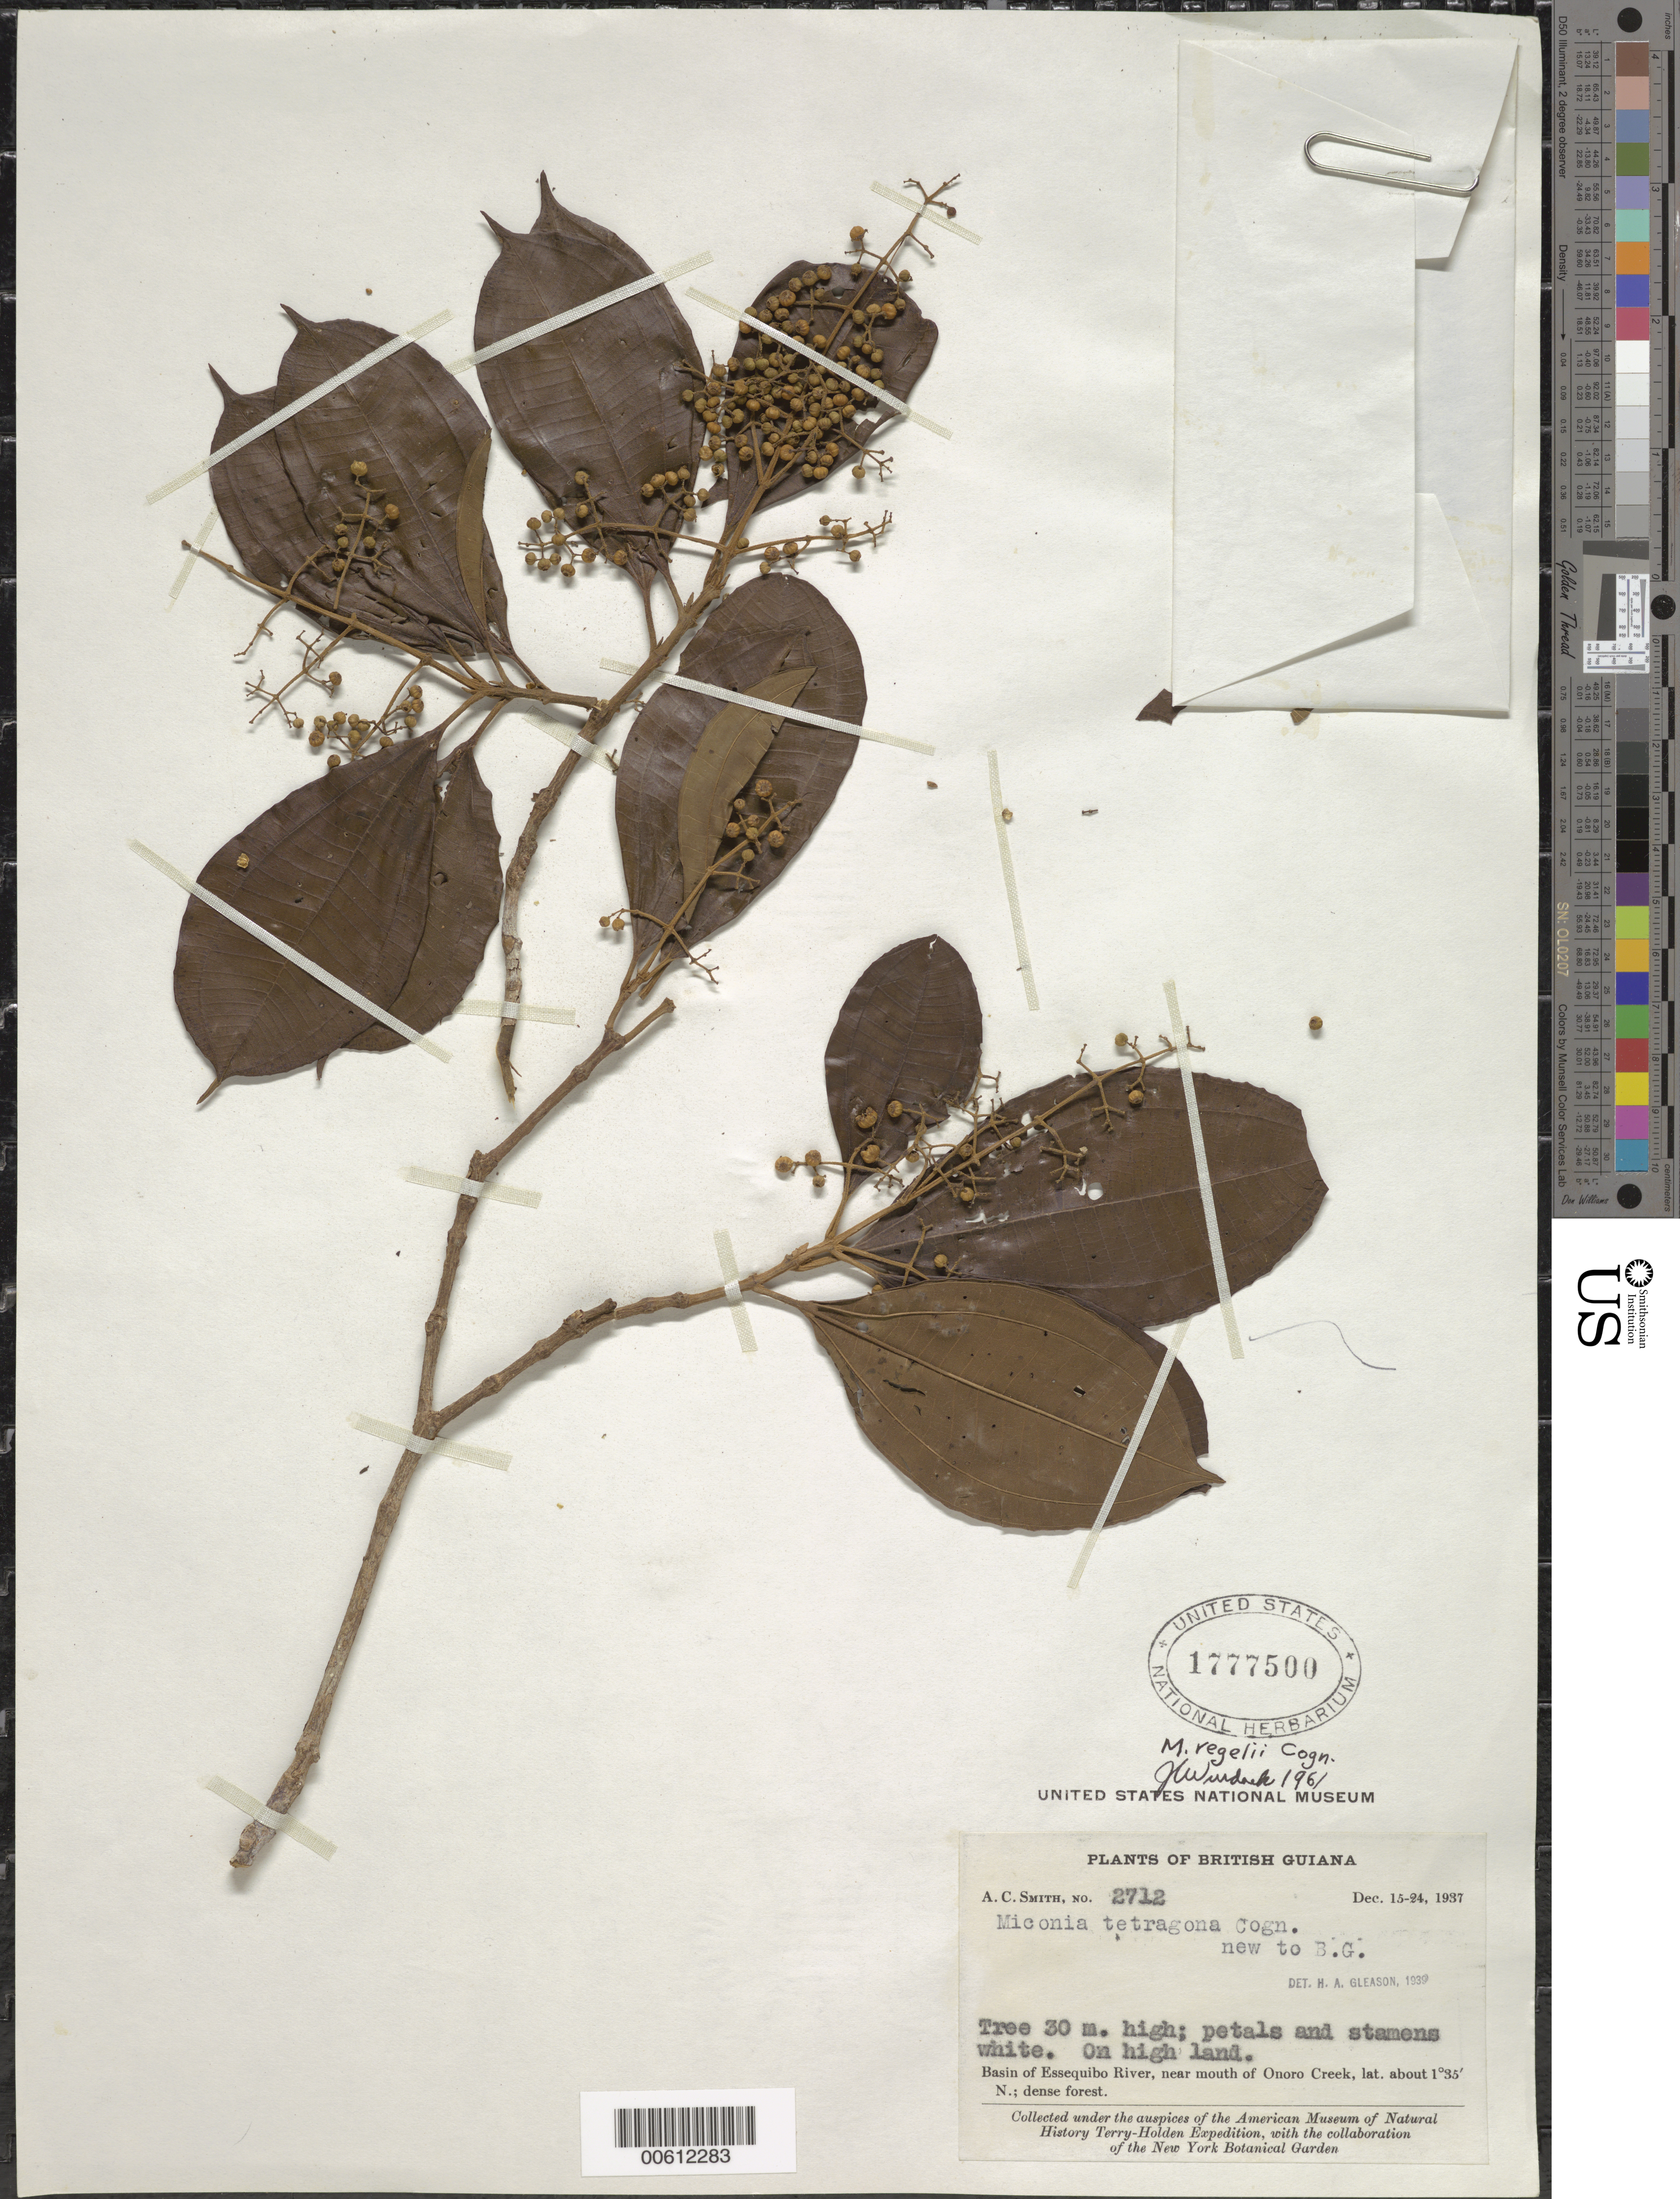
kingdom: Plantae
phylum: Tracheophyta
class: Magnoliopsida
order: Myrtales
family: Melastomataceae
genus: Miconia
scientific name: Miconia regelii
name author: Cogn.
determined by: Wurdack, John J., (US), US (UNITED STATES)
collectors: A. C. Smith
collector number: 2712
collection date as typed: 15-Dec-37 to 24-Dec-37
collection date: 1937-12-15/1937-12-24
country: Guyana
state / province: U. Takutu-U. Essequibo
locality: Onoro Creek (near mouth), Essequibo River basin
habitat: Dense forest, on high land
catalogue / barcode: US 1777500